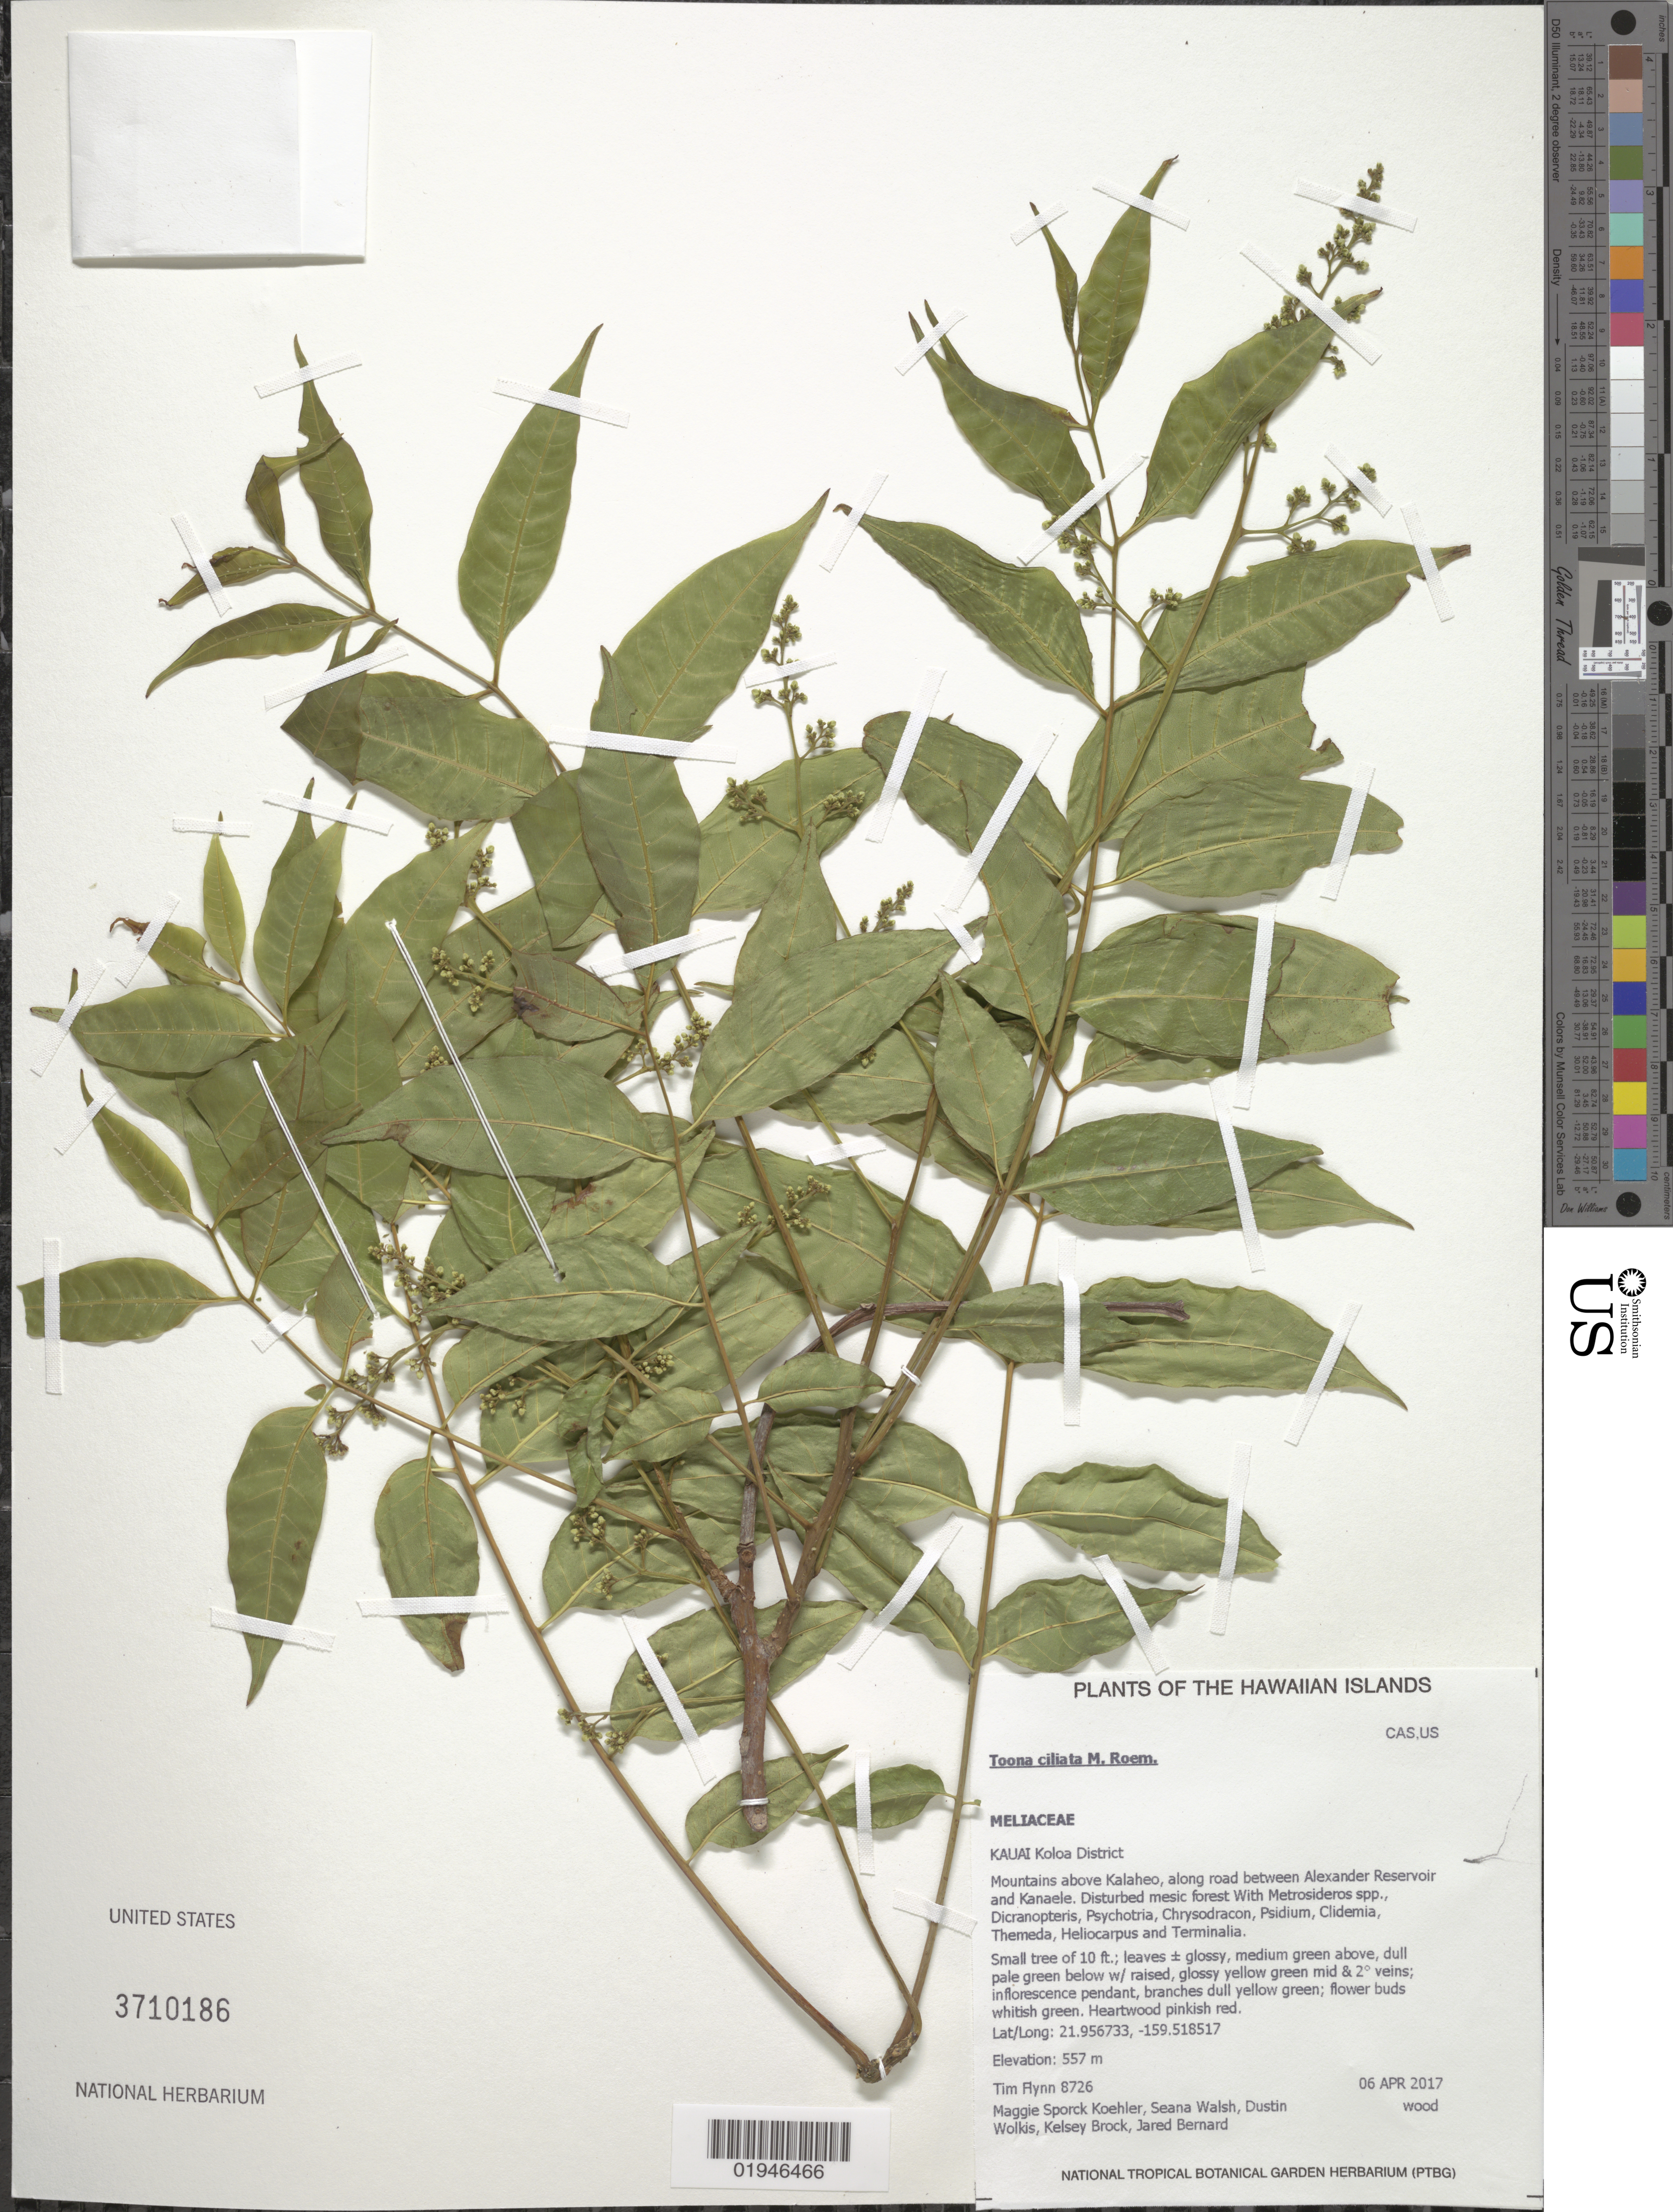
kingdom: Plantae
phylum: Tracheophyta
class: Magnoliopsida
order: Sapindales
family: Meliaceae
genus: Toona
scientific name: Toona ciliata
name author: M. Roem.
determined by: Strong, Mark T., (BOT), Smithsonian Institution - National Museum of Natural History (UNITED STATES)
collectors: T. W. Flynn, M. Koehler, S. Walsh, D. Wolkis, K. Brock & J. Bernard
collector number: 8726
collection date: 2017-04-06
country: United States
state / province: Hawaii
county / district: Kauai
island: Kaua'i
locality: Koloa District, mountains above Kalaheo, along road between Alexander Reservoir and Kanaele.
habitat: Disturbed mesic forest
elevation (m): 557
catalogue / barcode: US 3710186